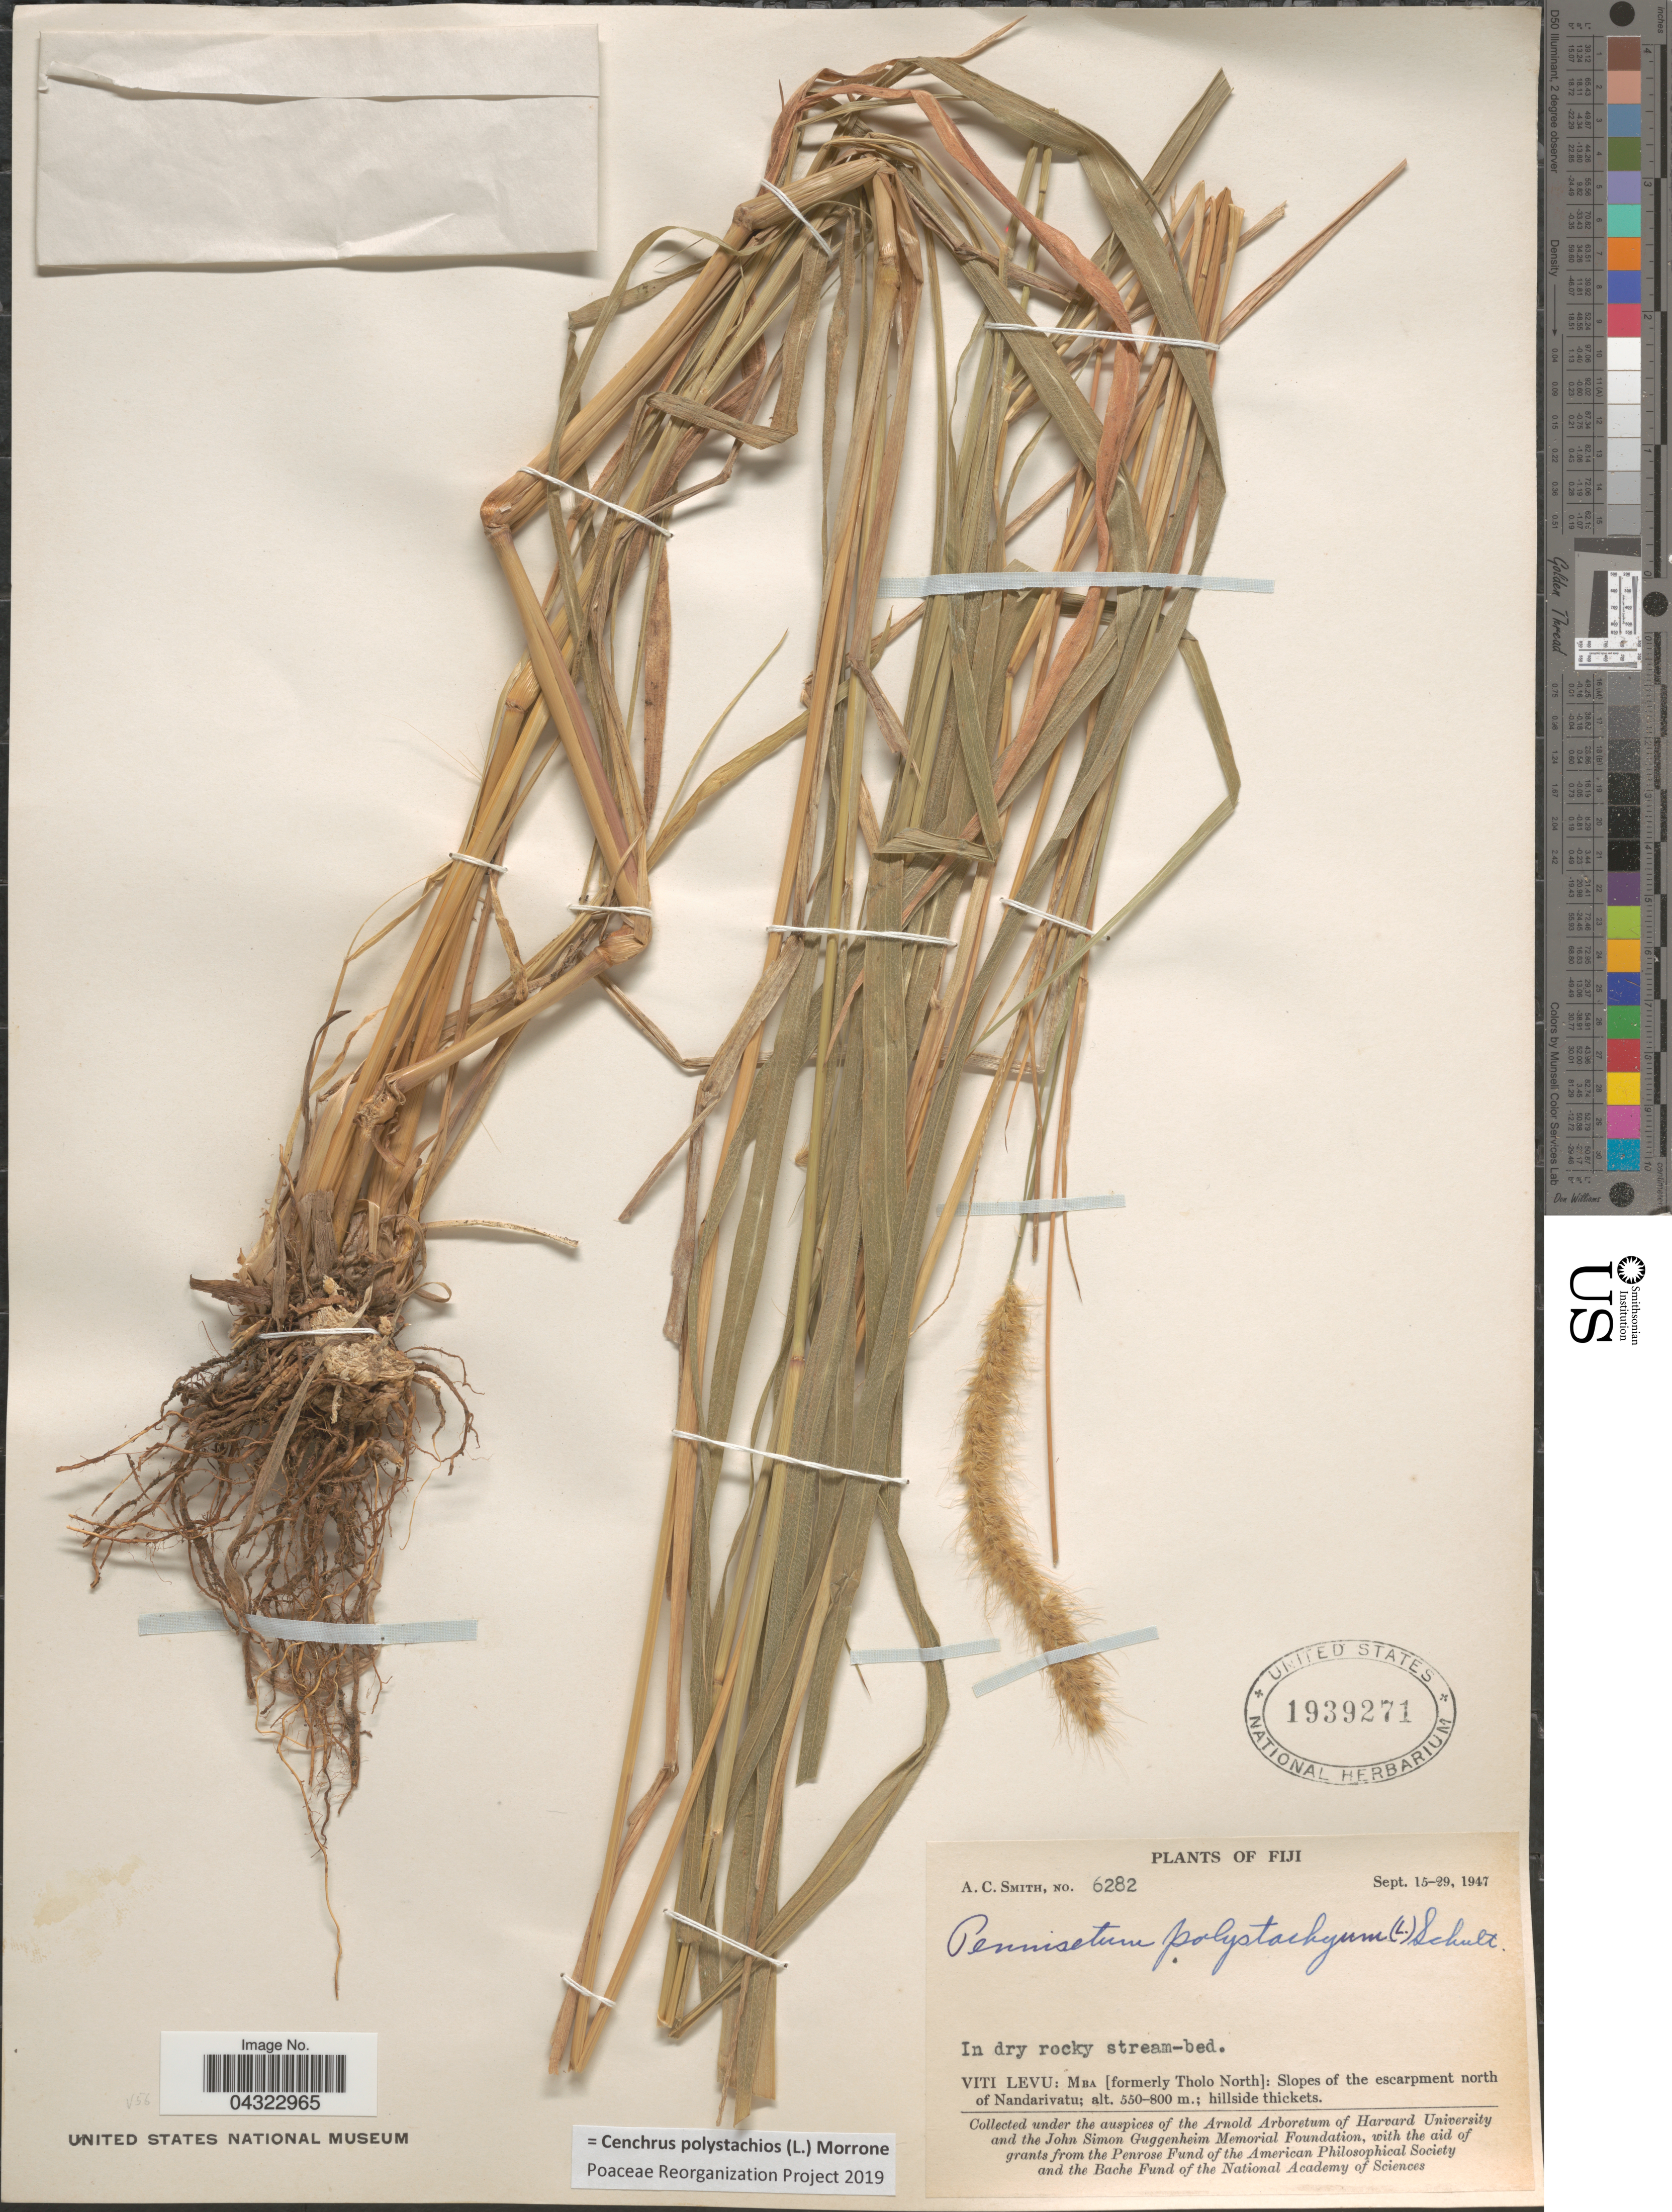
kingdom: Plantae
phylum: Tracheophyta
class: Liliopsida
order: Poales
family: Poaceae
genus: Cenchrus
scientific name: Cenchrus polystachios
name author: (L.) Morrone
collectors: A. C. Smith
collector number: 6282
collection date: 1947-09-15/1947-09-29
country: Fiji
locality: In dry rocky stream-bed. Viti Levu: Mba [formerly Tholo North]: Slopes of the escarpment north of Nandarivatu; hillside thickets.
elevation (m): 550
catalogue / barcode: US 1939271